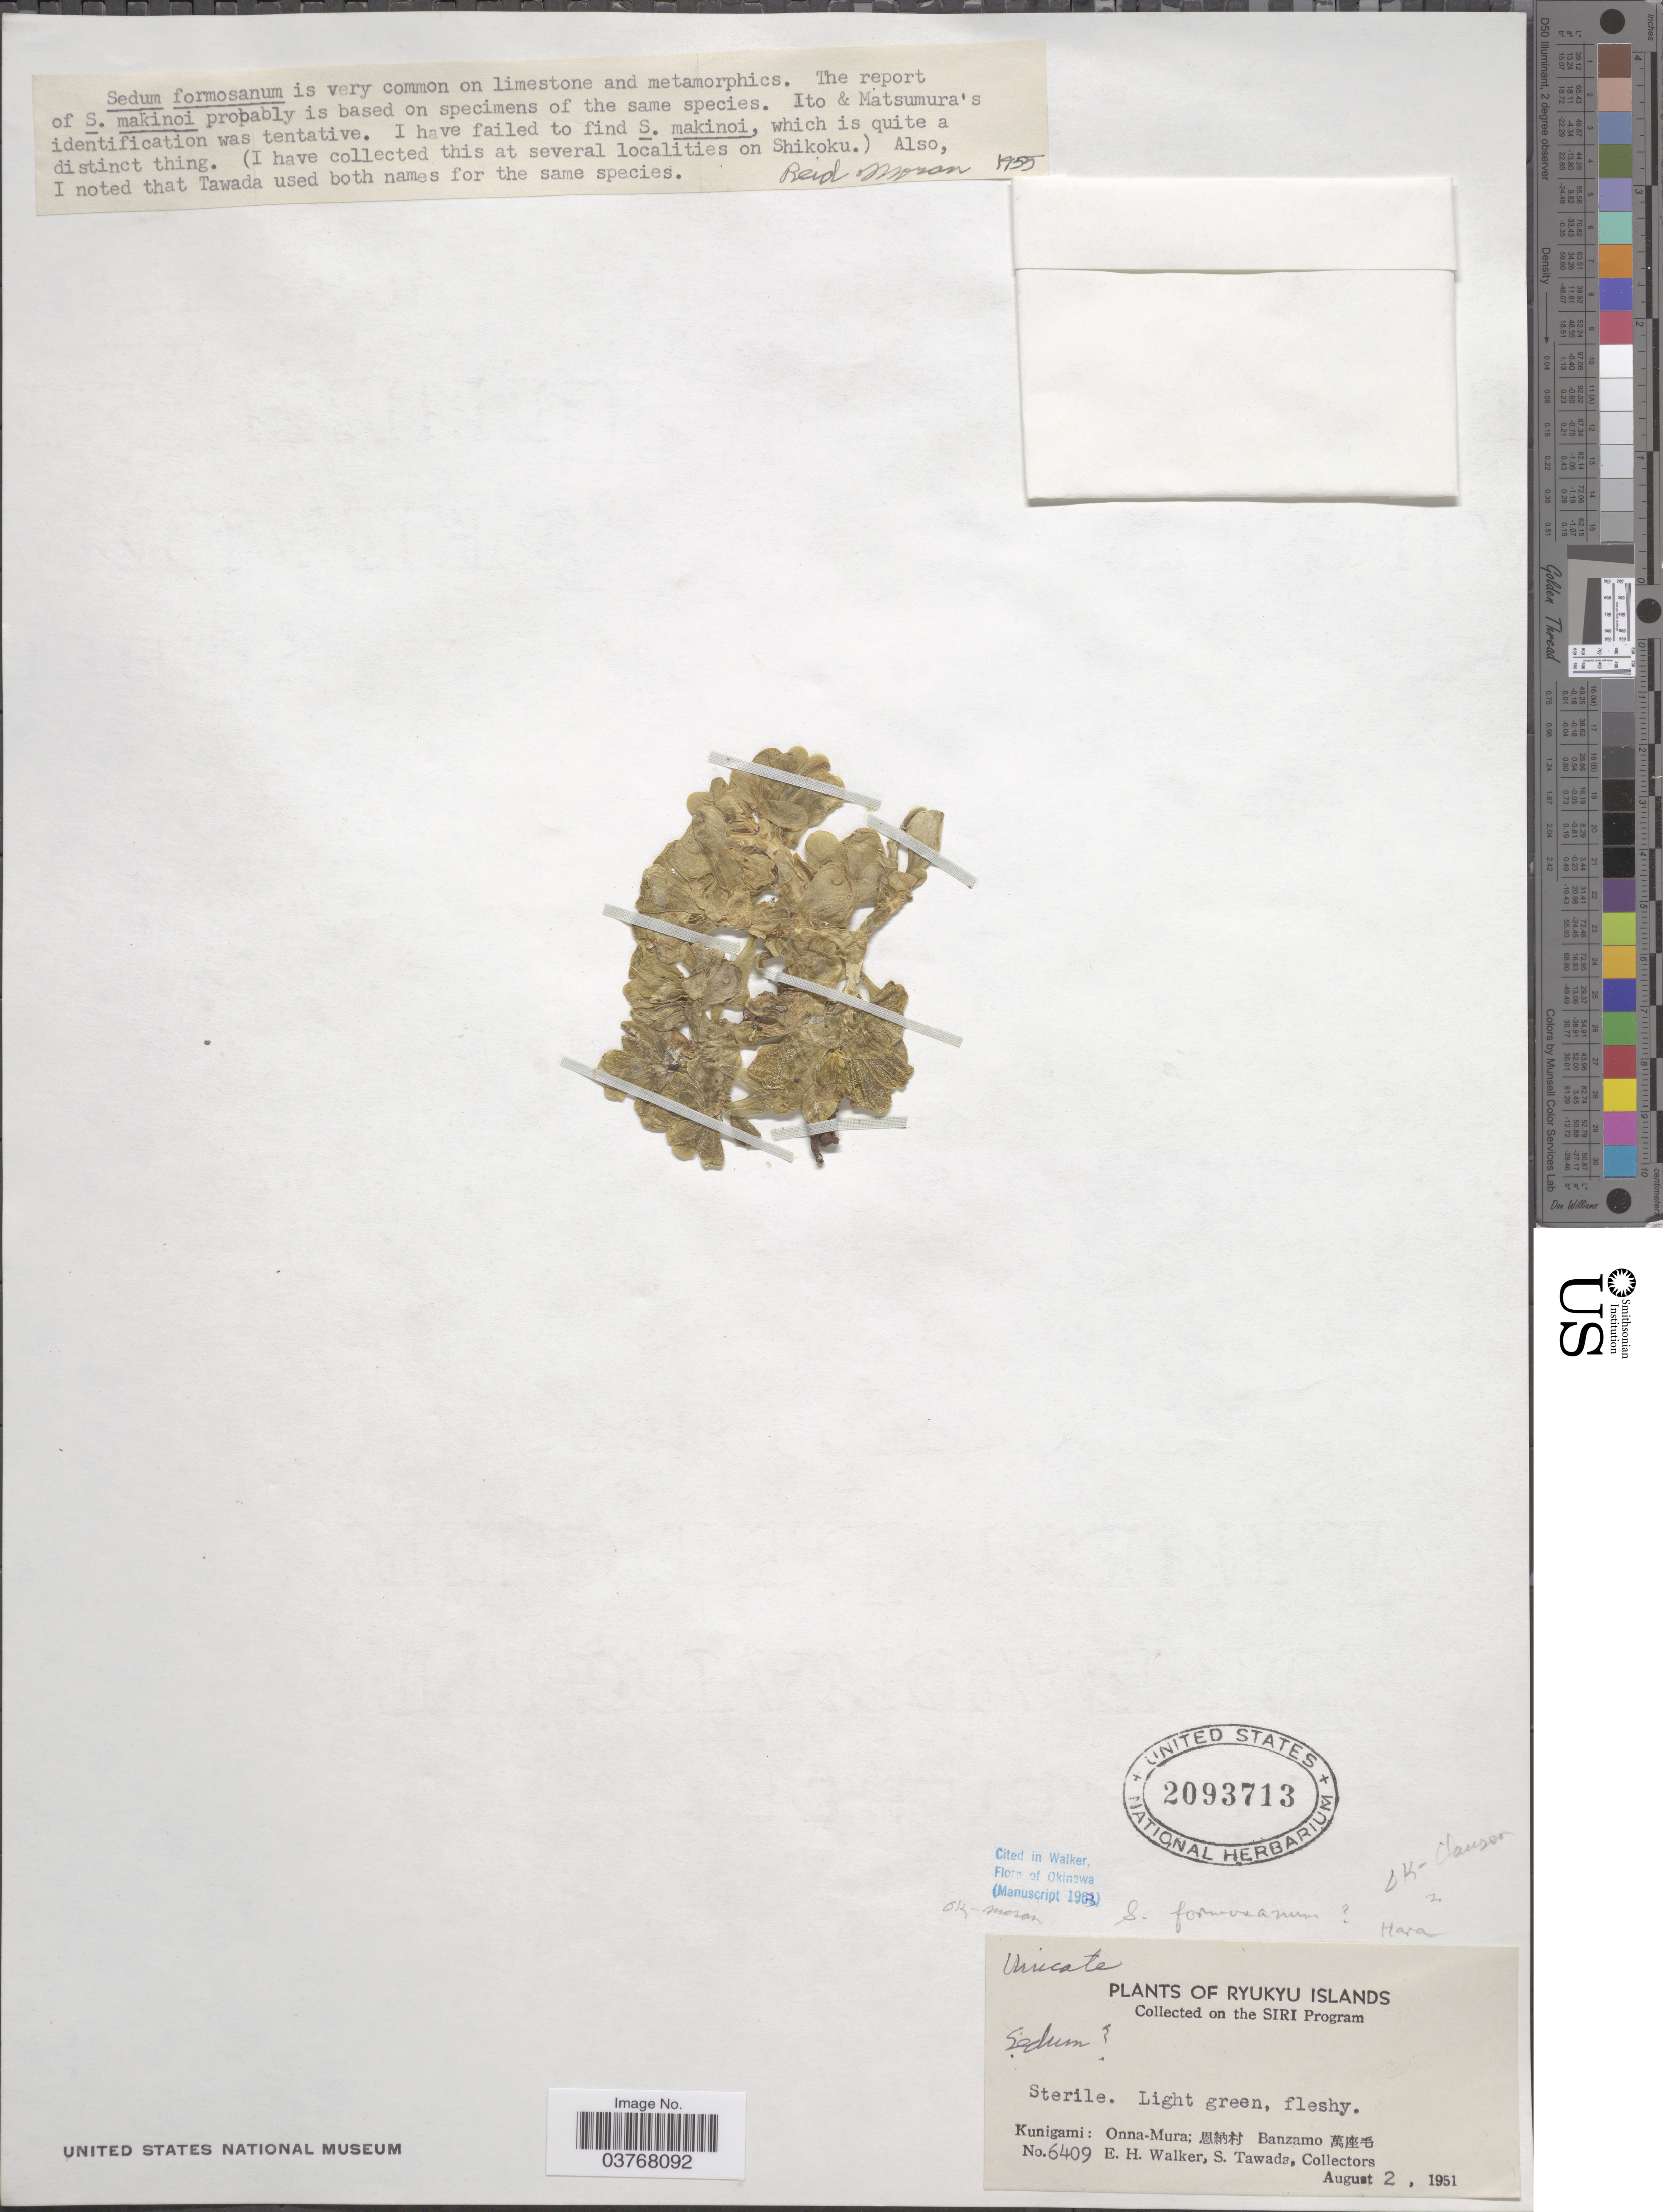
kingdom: Plantae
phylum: Tracheophyta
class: Magnoliopsida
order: Saxifragales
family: Crassulaceae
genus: Sedum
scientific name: Sedum formosanum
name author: N.E. Br.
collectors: E. H. Walker & S. Tawada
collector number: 6409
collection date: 1951-08-02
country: Japan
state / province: Okinawa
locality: Ryukyu Islands. Kunigami: Onna-Mura; [Foreign script] Banzamo [Foreign script].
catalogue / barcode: US 2093713